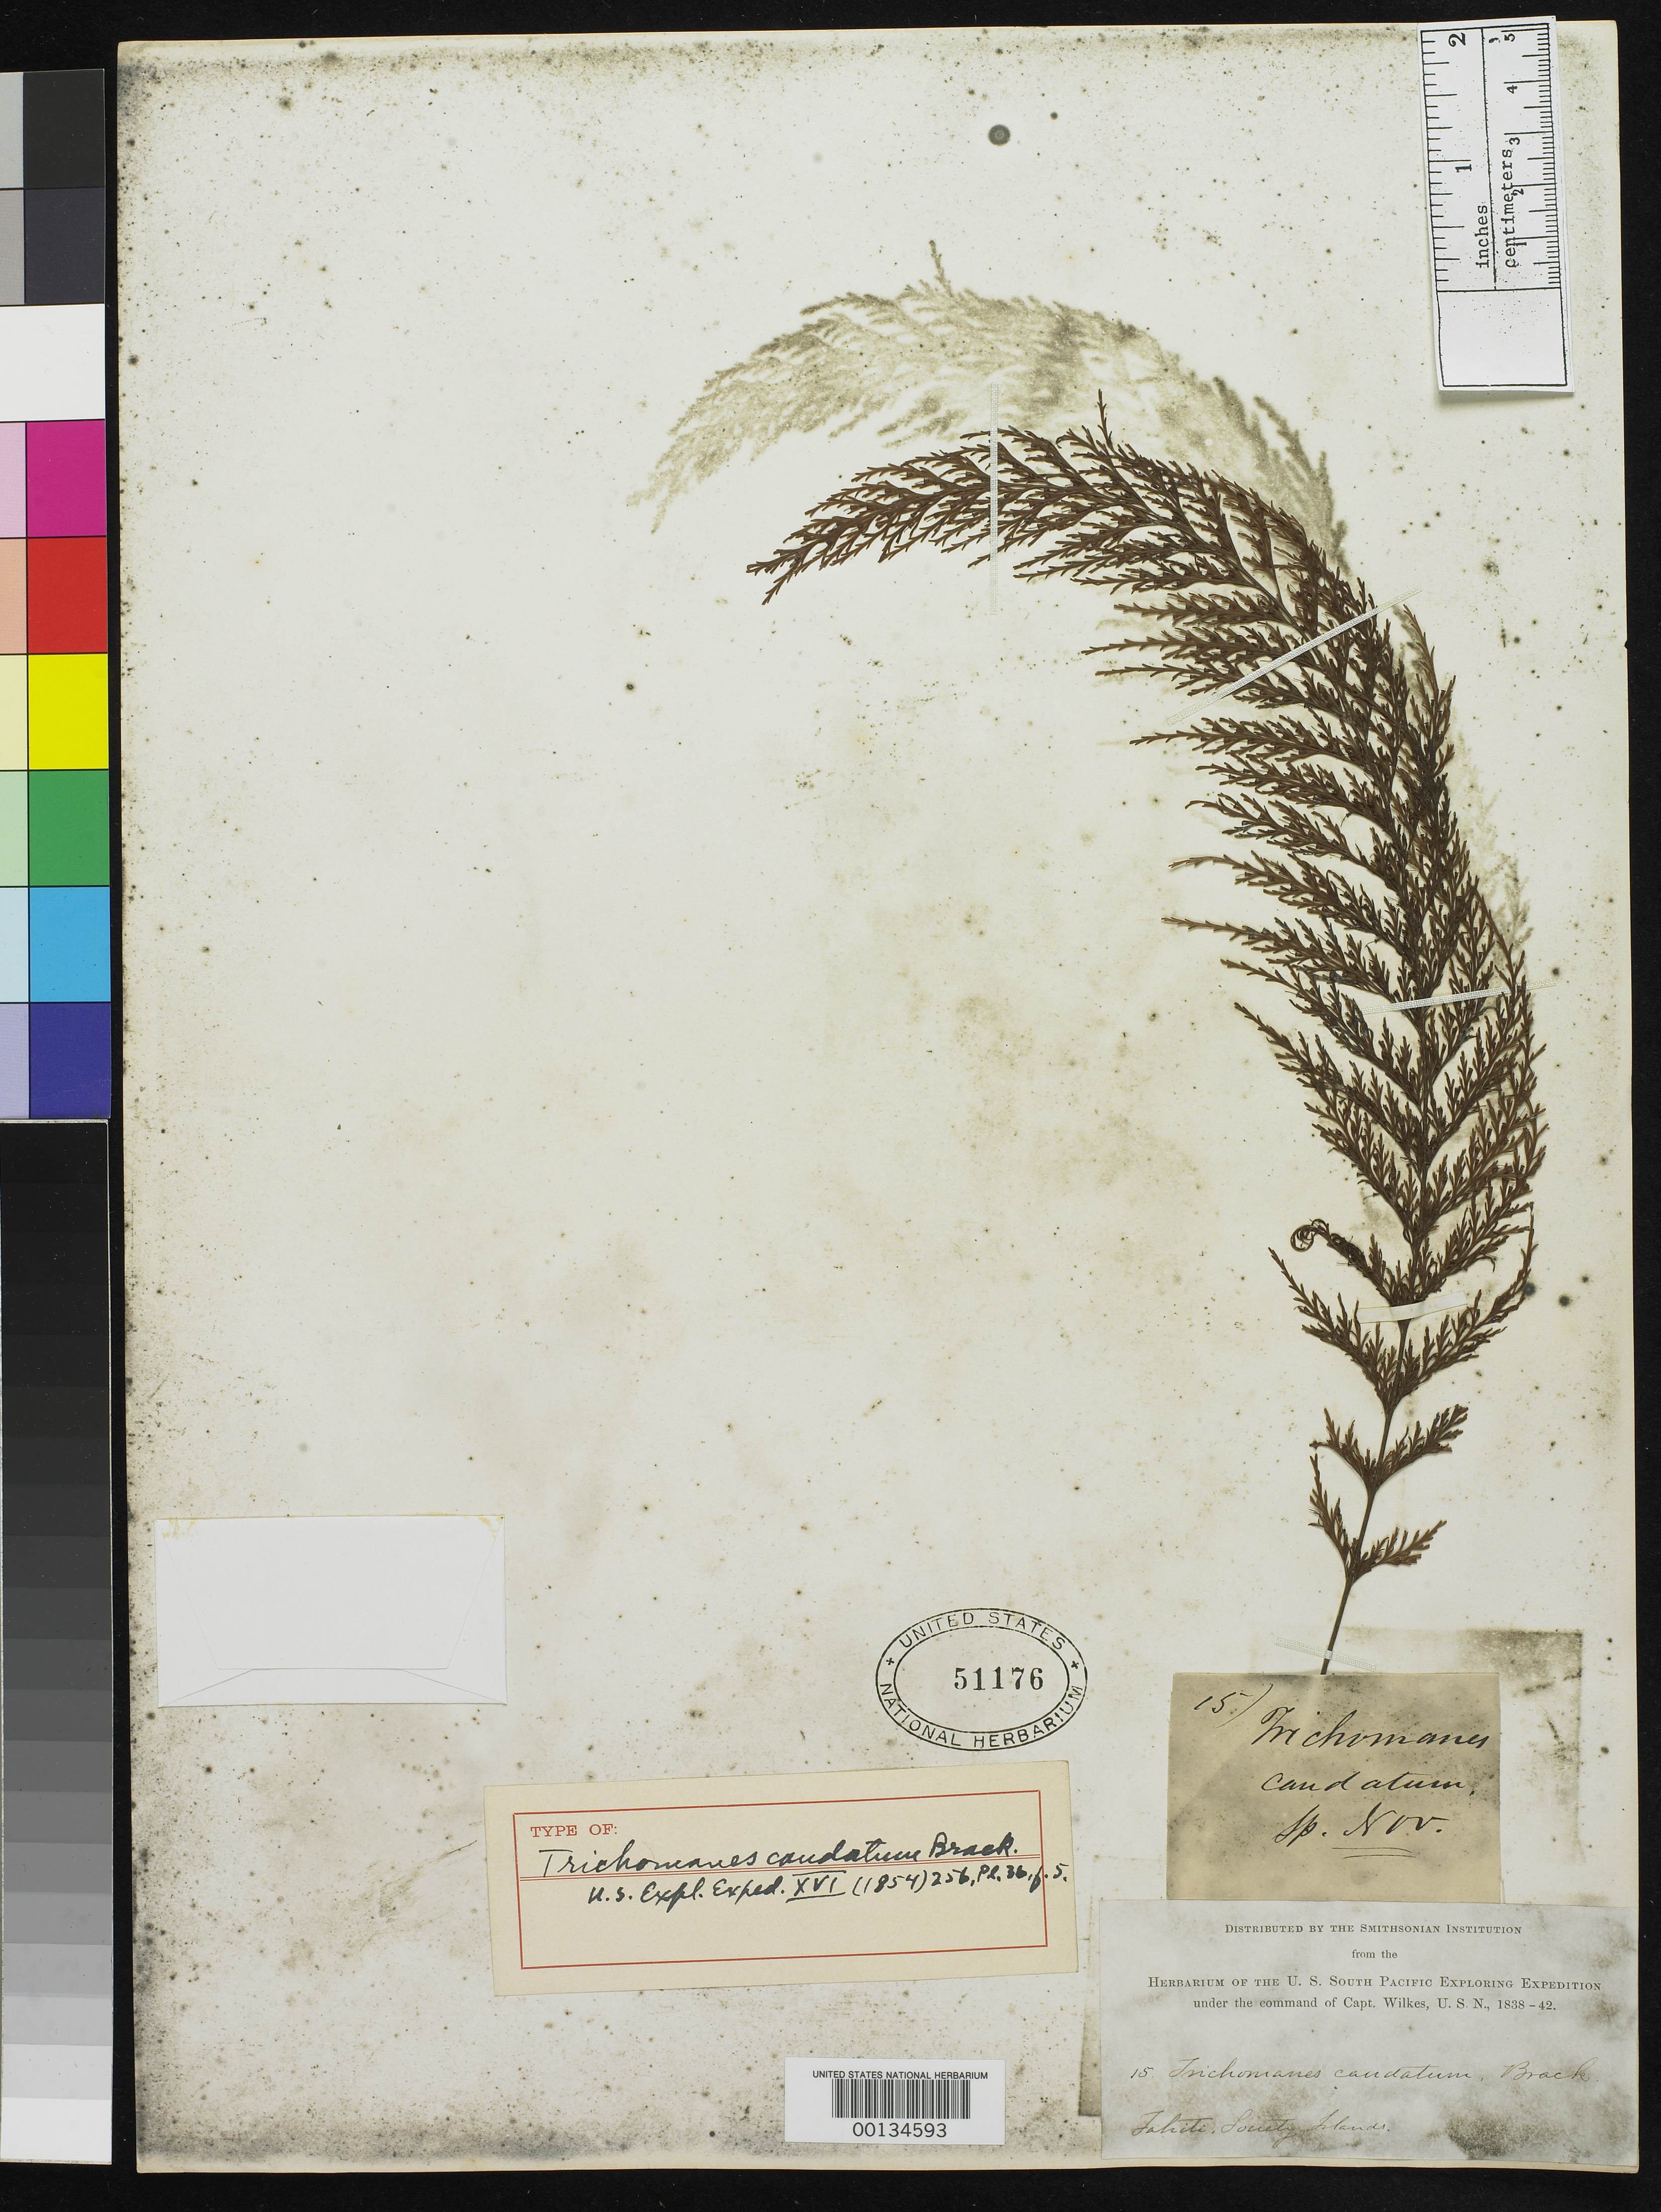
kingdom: Plantae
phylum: Tracheophyta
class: Polypodiopsida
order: Hymenophyllales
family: Hymenophyllaceae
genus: Trichomanes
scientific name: Trichomanes caudatum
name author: Brack. in Wilkes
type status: Holotype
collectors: Wilkes Explor. Exped.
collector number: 15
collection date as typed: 1838 to -- --- 1842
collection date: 1838/1842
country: French Polynesia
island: Tahiti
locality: Iles du Vent [Society Is.]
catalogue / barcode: US 51176